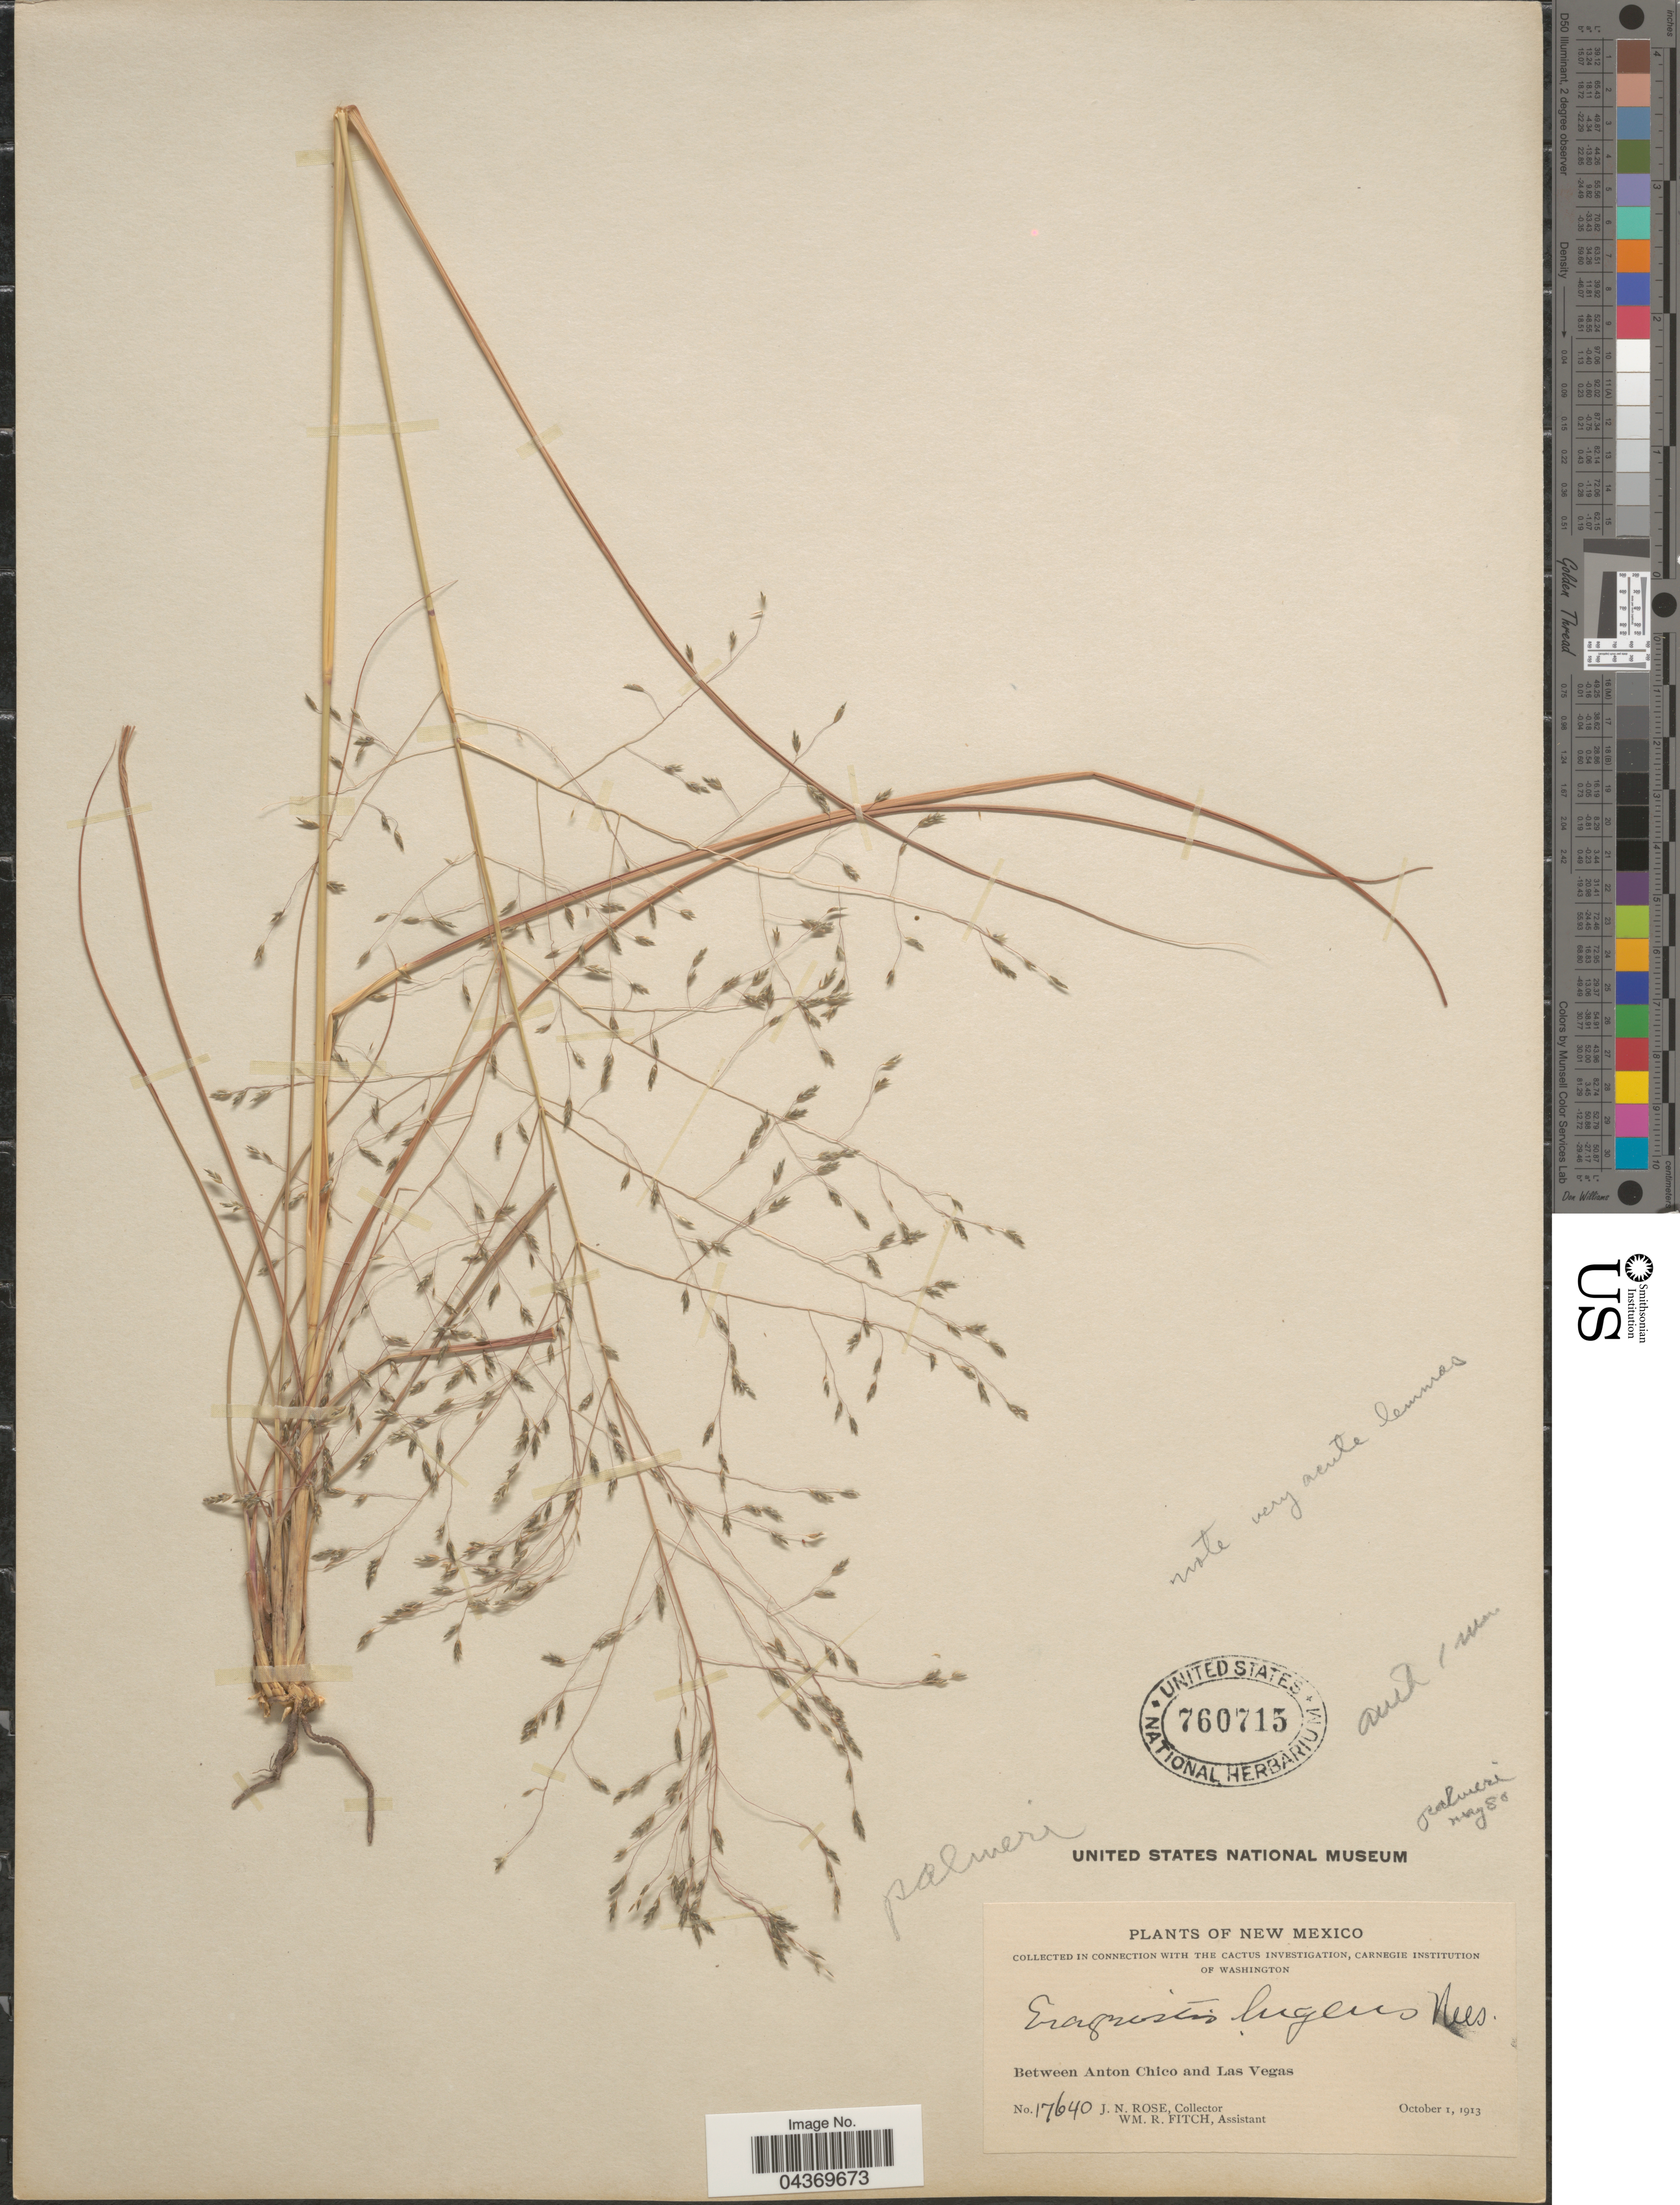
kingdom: Plantae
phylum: Tracheophyta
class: Liliopsida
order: Poales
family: Poaceae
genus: Eragrostis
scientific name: Eragrostis palmeri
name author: S. Watson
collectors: J. N. Rose & W. R. Fitch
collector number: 17640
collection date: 1913-10-01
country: United States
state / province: New Mexico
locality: Between Anton Chico and Las Vegas.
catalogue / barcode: US 760715